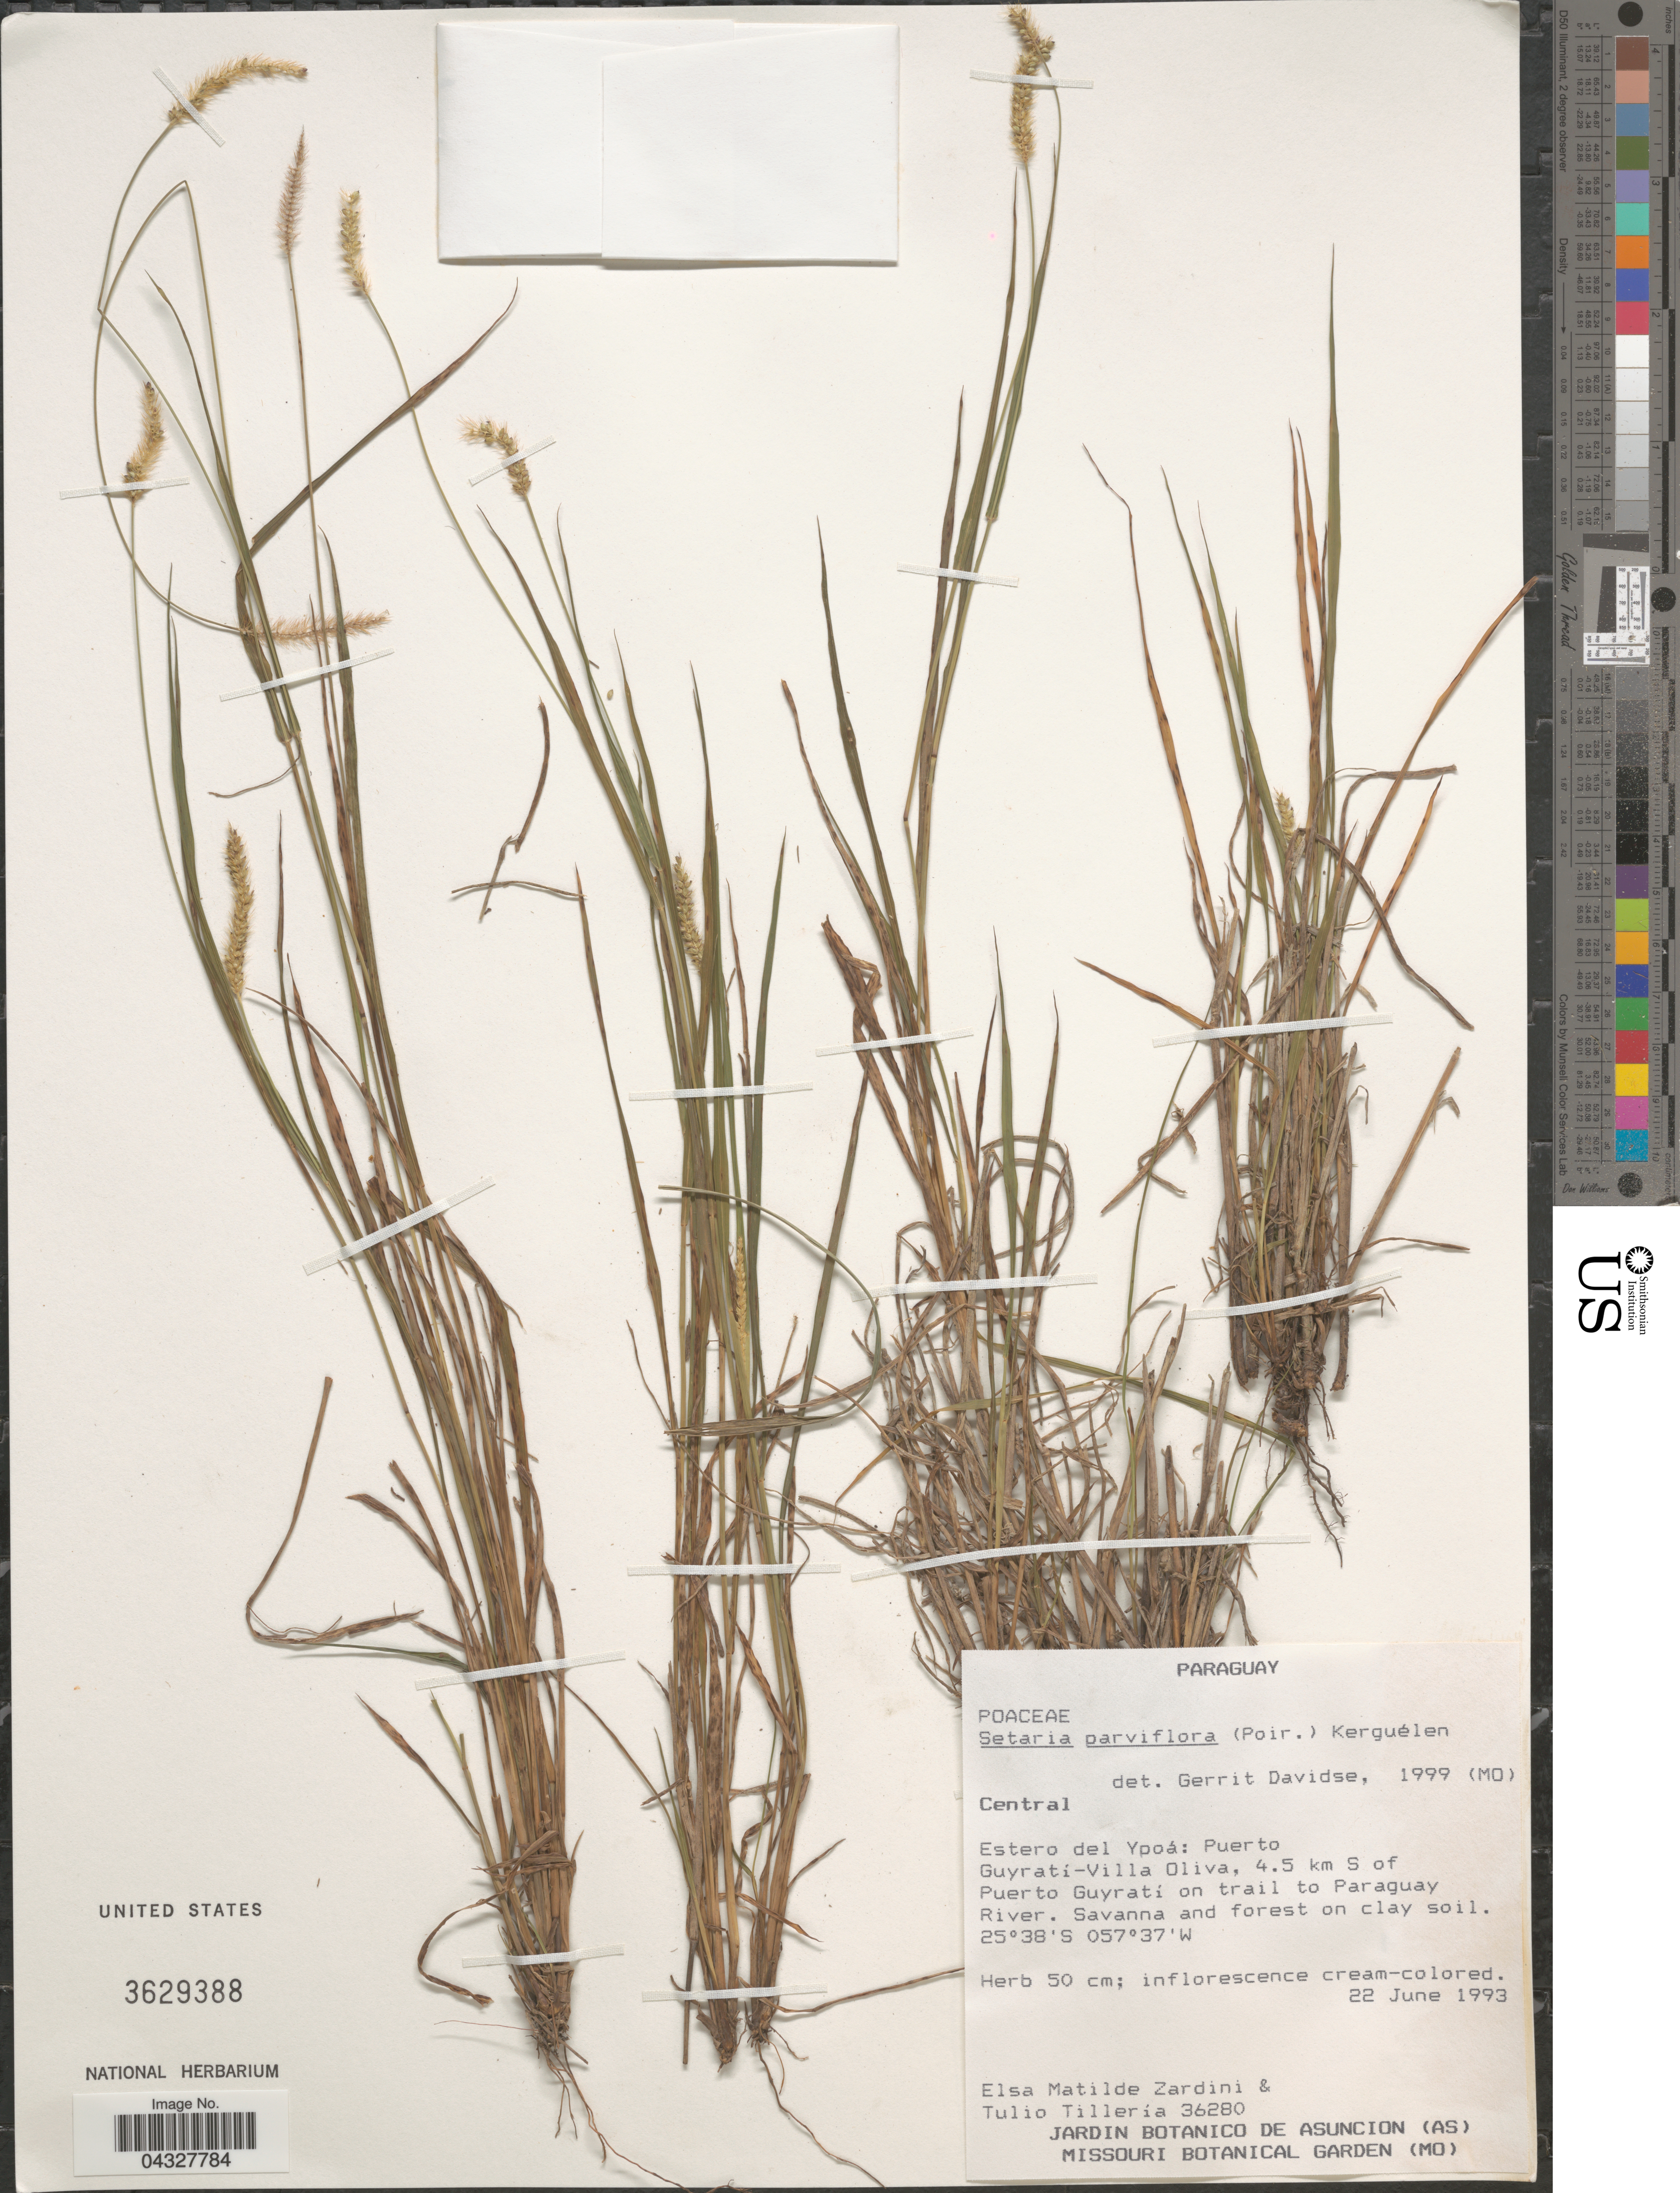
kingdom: Plantae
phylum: Tracheophyta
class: Liliopsida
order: Poales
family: Poaceae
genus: Setaria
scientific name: Setaria parviflora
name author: (Poir.) Kerguélen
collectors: E. M. Zardini & T. Tilleria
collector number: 36280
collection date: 1993-06-22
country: Paraguay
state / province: Central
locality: Estero del Ypoá: Puerto Guyrati-Villa Oliva, 4.5 km S of Puerto Guyrati on trail to Paraguay River.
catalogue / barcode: US 3629388